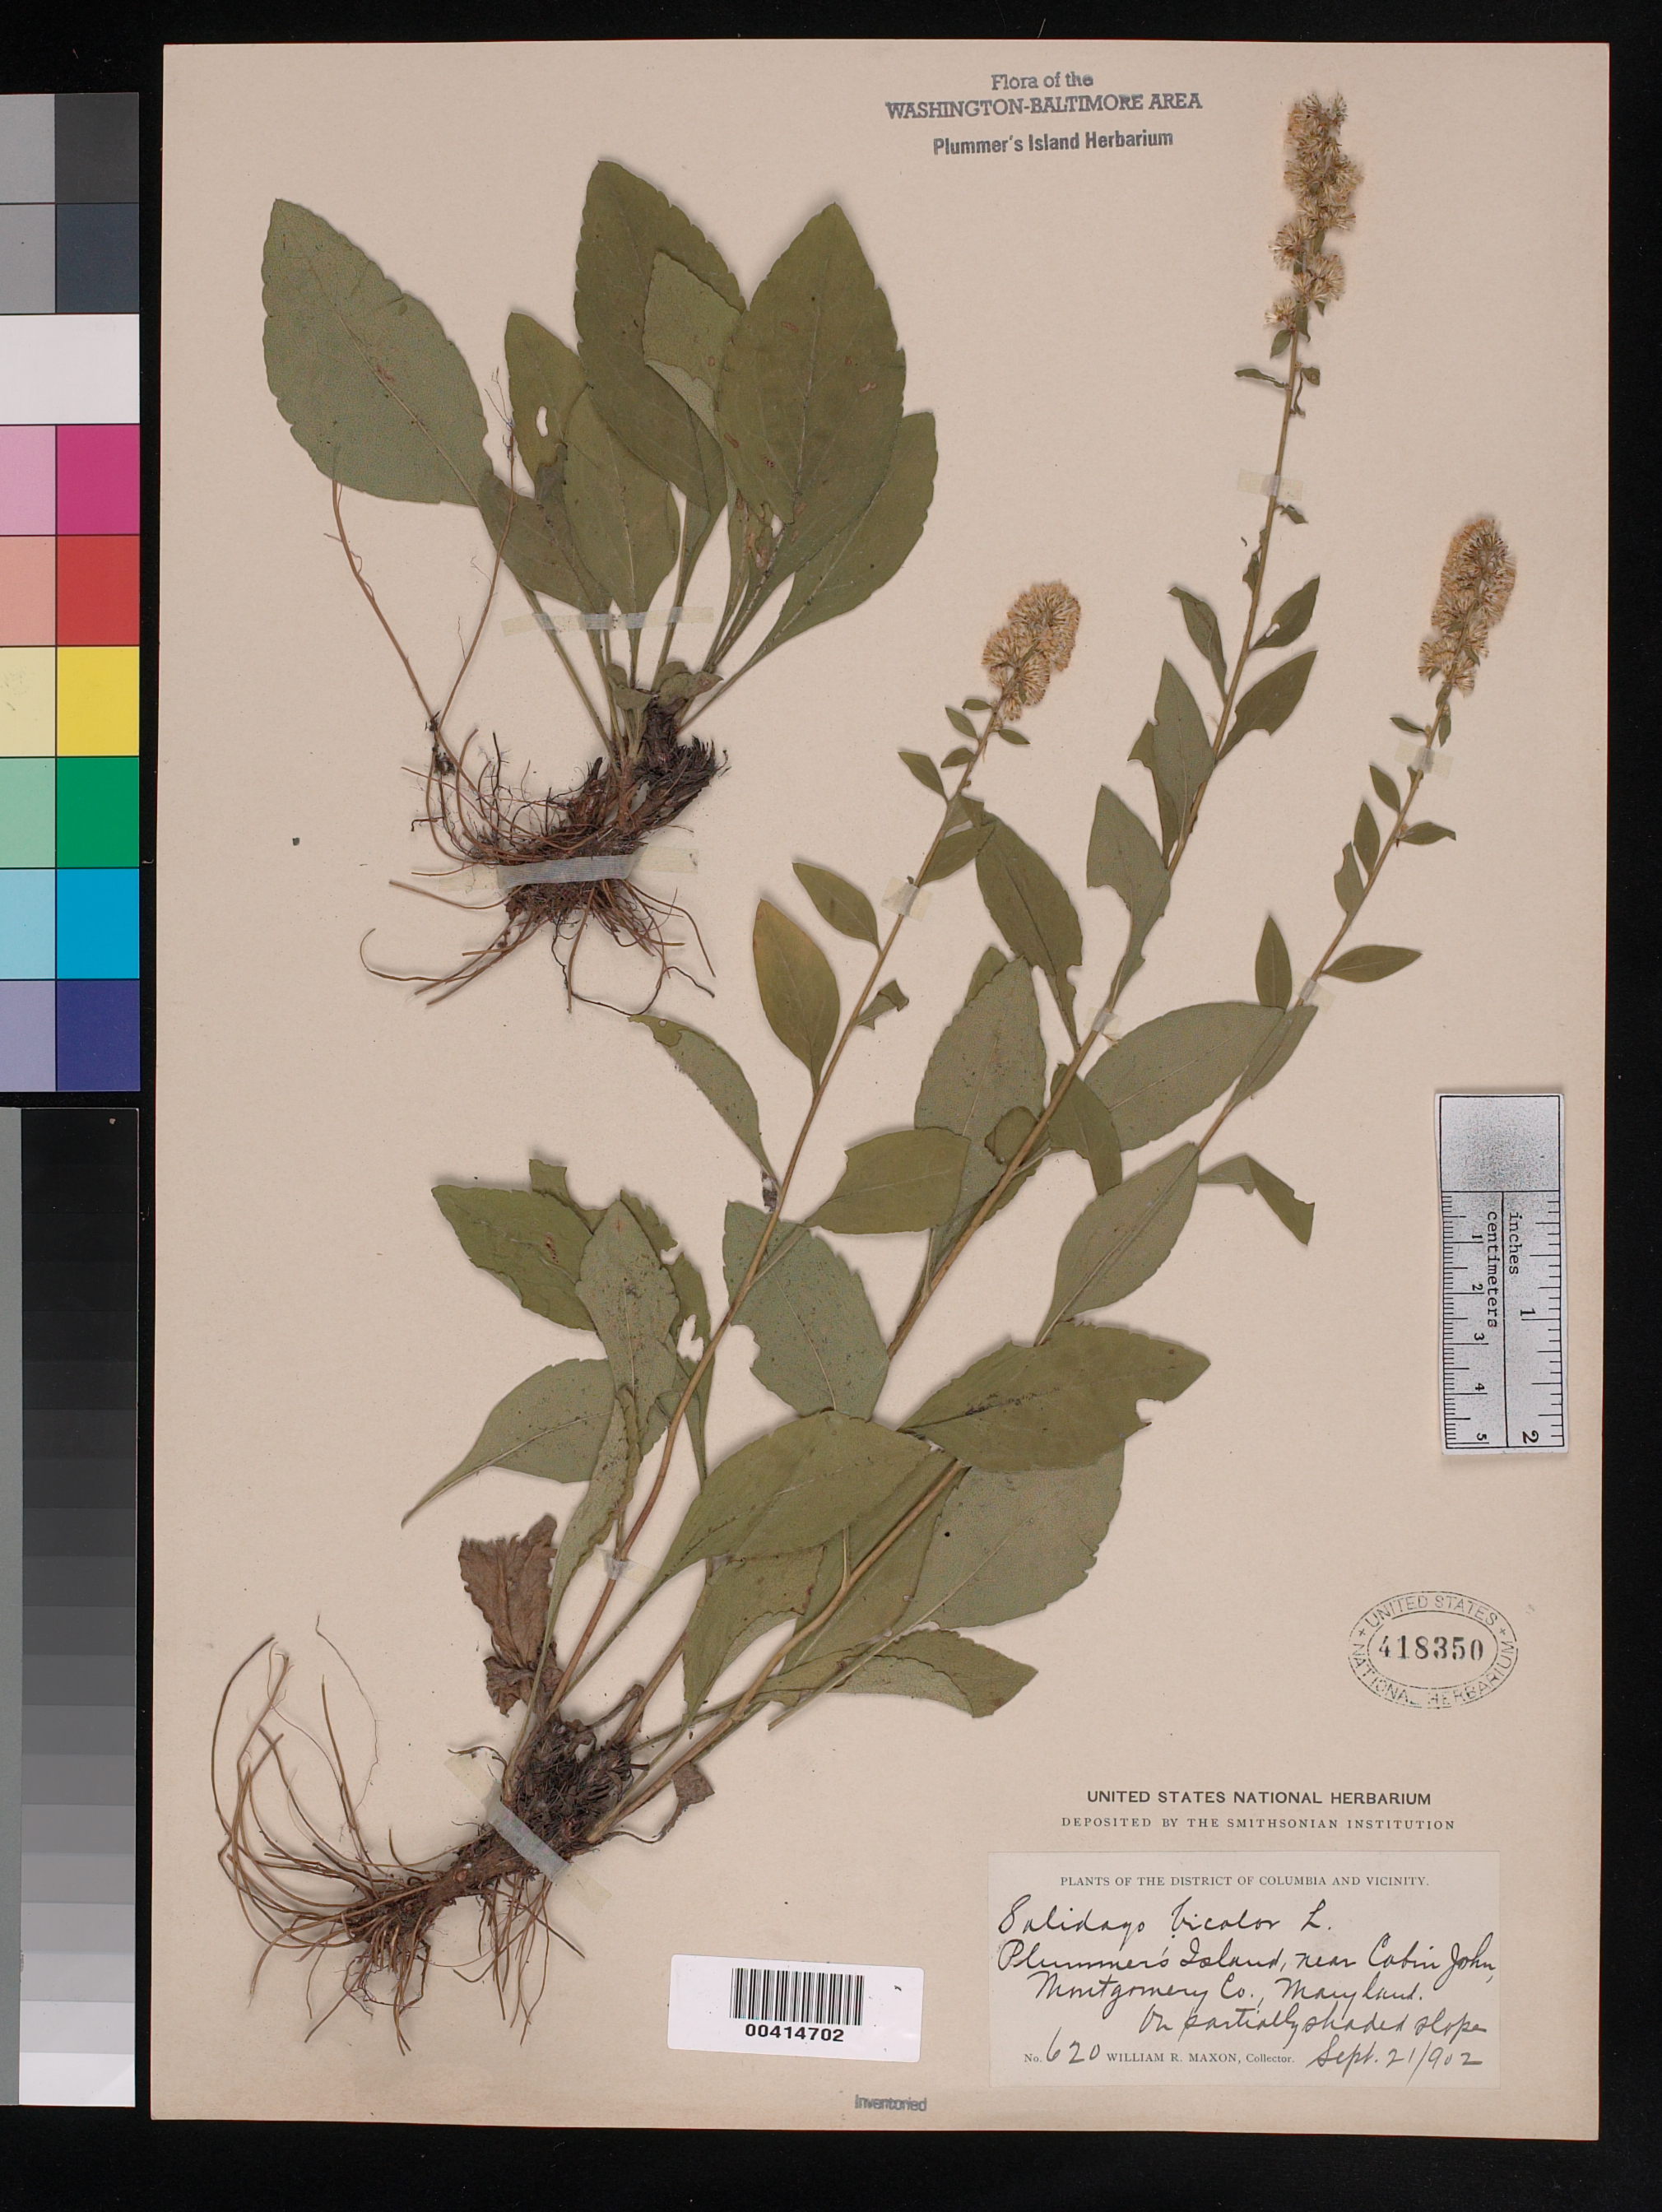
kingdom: Plantae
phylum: Tracheophyta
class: Magnoliopsida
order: Asterales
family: Asteraceae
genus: Solidago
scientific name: Solidago bicolor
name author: L.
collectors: W. R. Maxon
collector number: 620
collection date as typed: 21 Sep 1902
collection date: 1902-09-21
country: United States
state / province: Maryland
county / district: Montgomery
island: Plummers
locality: Plummer's Island C. & O. Canal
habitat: Partially shaded slope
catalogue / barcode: US 418350